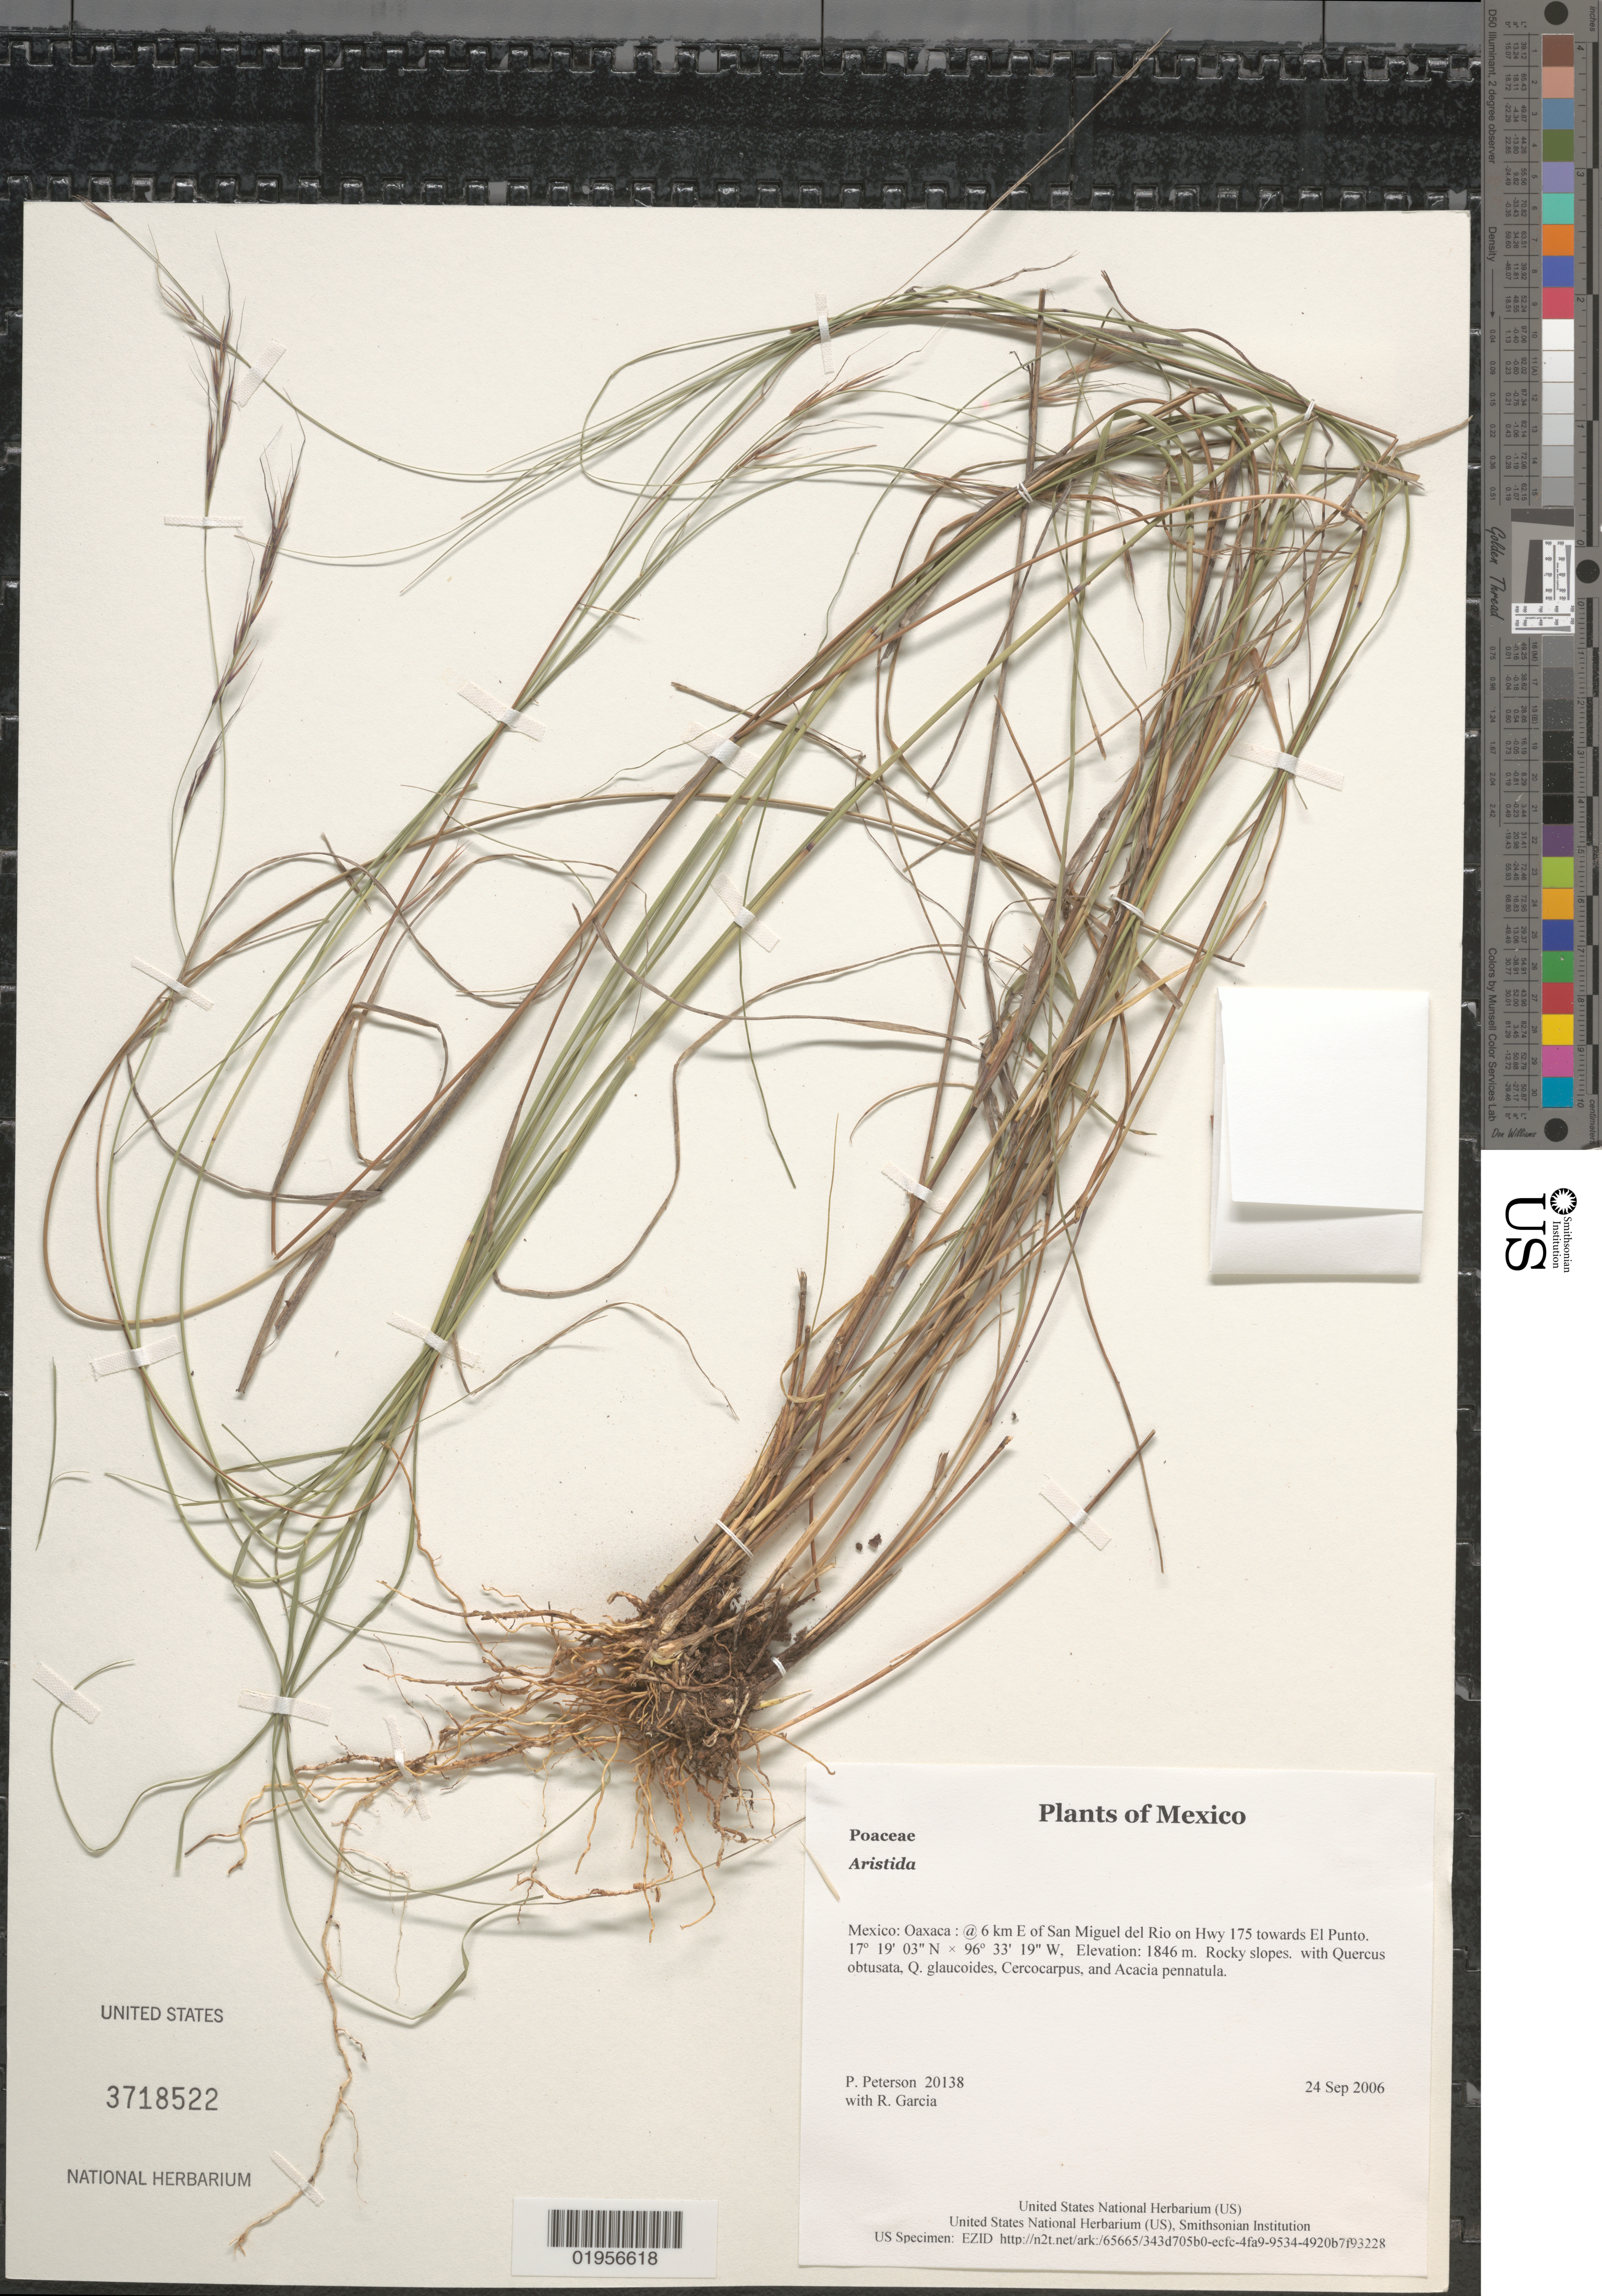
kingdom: Plantae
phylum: Tracheophyta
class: Liliopsida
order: Poales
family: Poaceae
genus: Aristida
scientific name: Aristida sp.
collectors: P. M. Peterson & R. Garcia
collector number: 20138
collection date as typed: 24 Sep 2006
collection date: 2006-09-24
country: Mexico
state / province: Oaxaca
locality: @ 6 km E of San Miguel del Rio on Hwy 175 towards El Punto.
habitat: Rocky slopes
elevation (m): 1846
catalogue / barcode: US 3718522